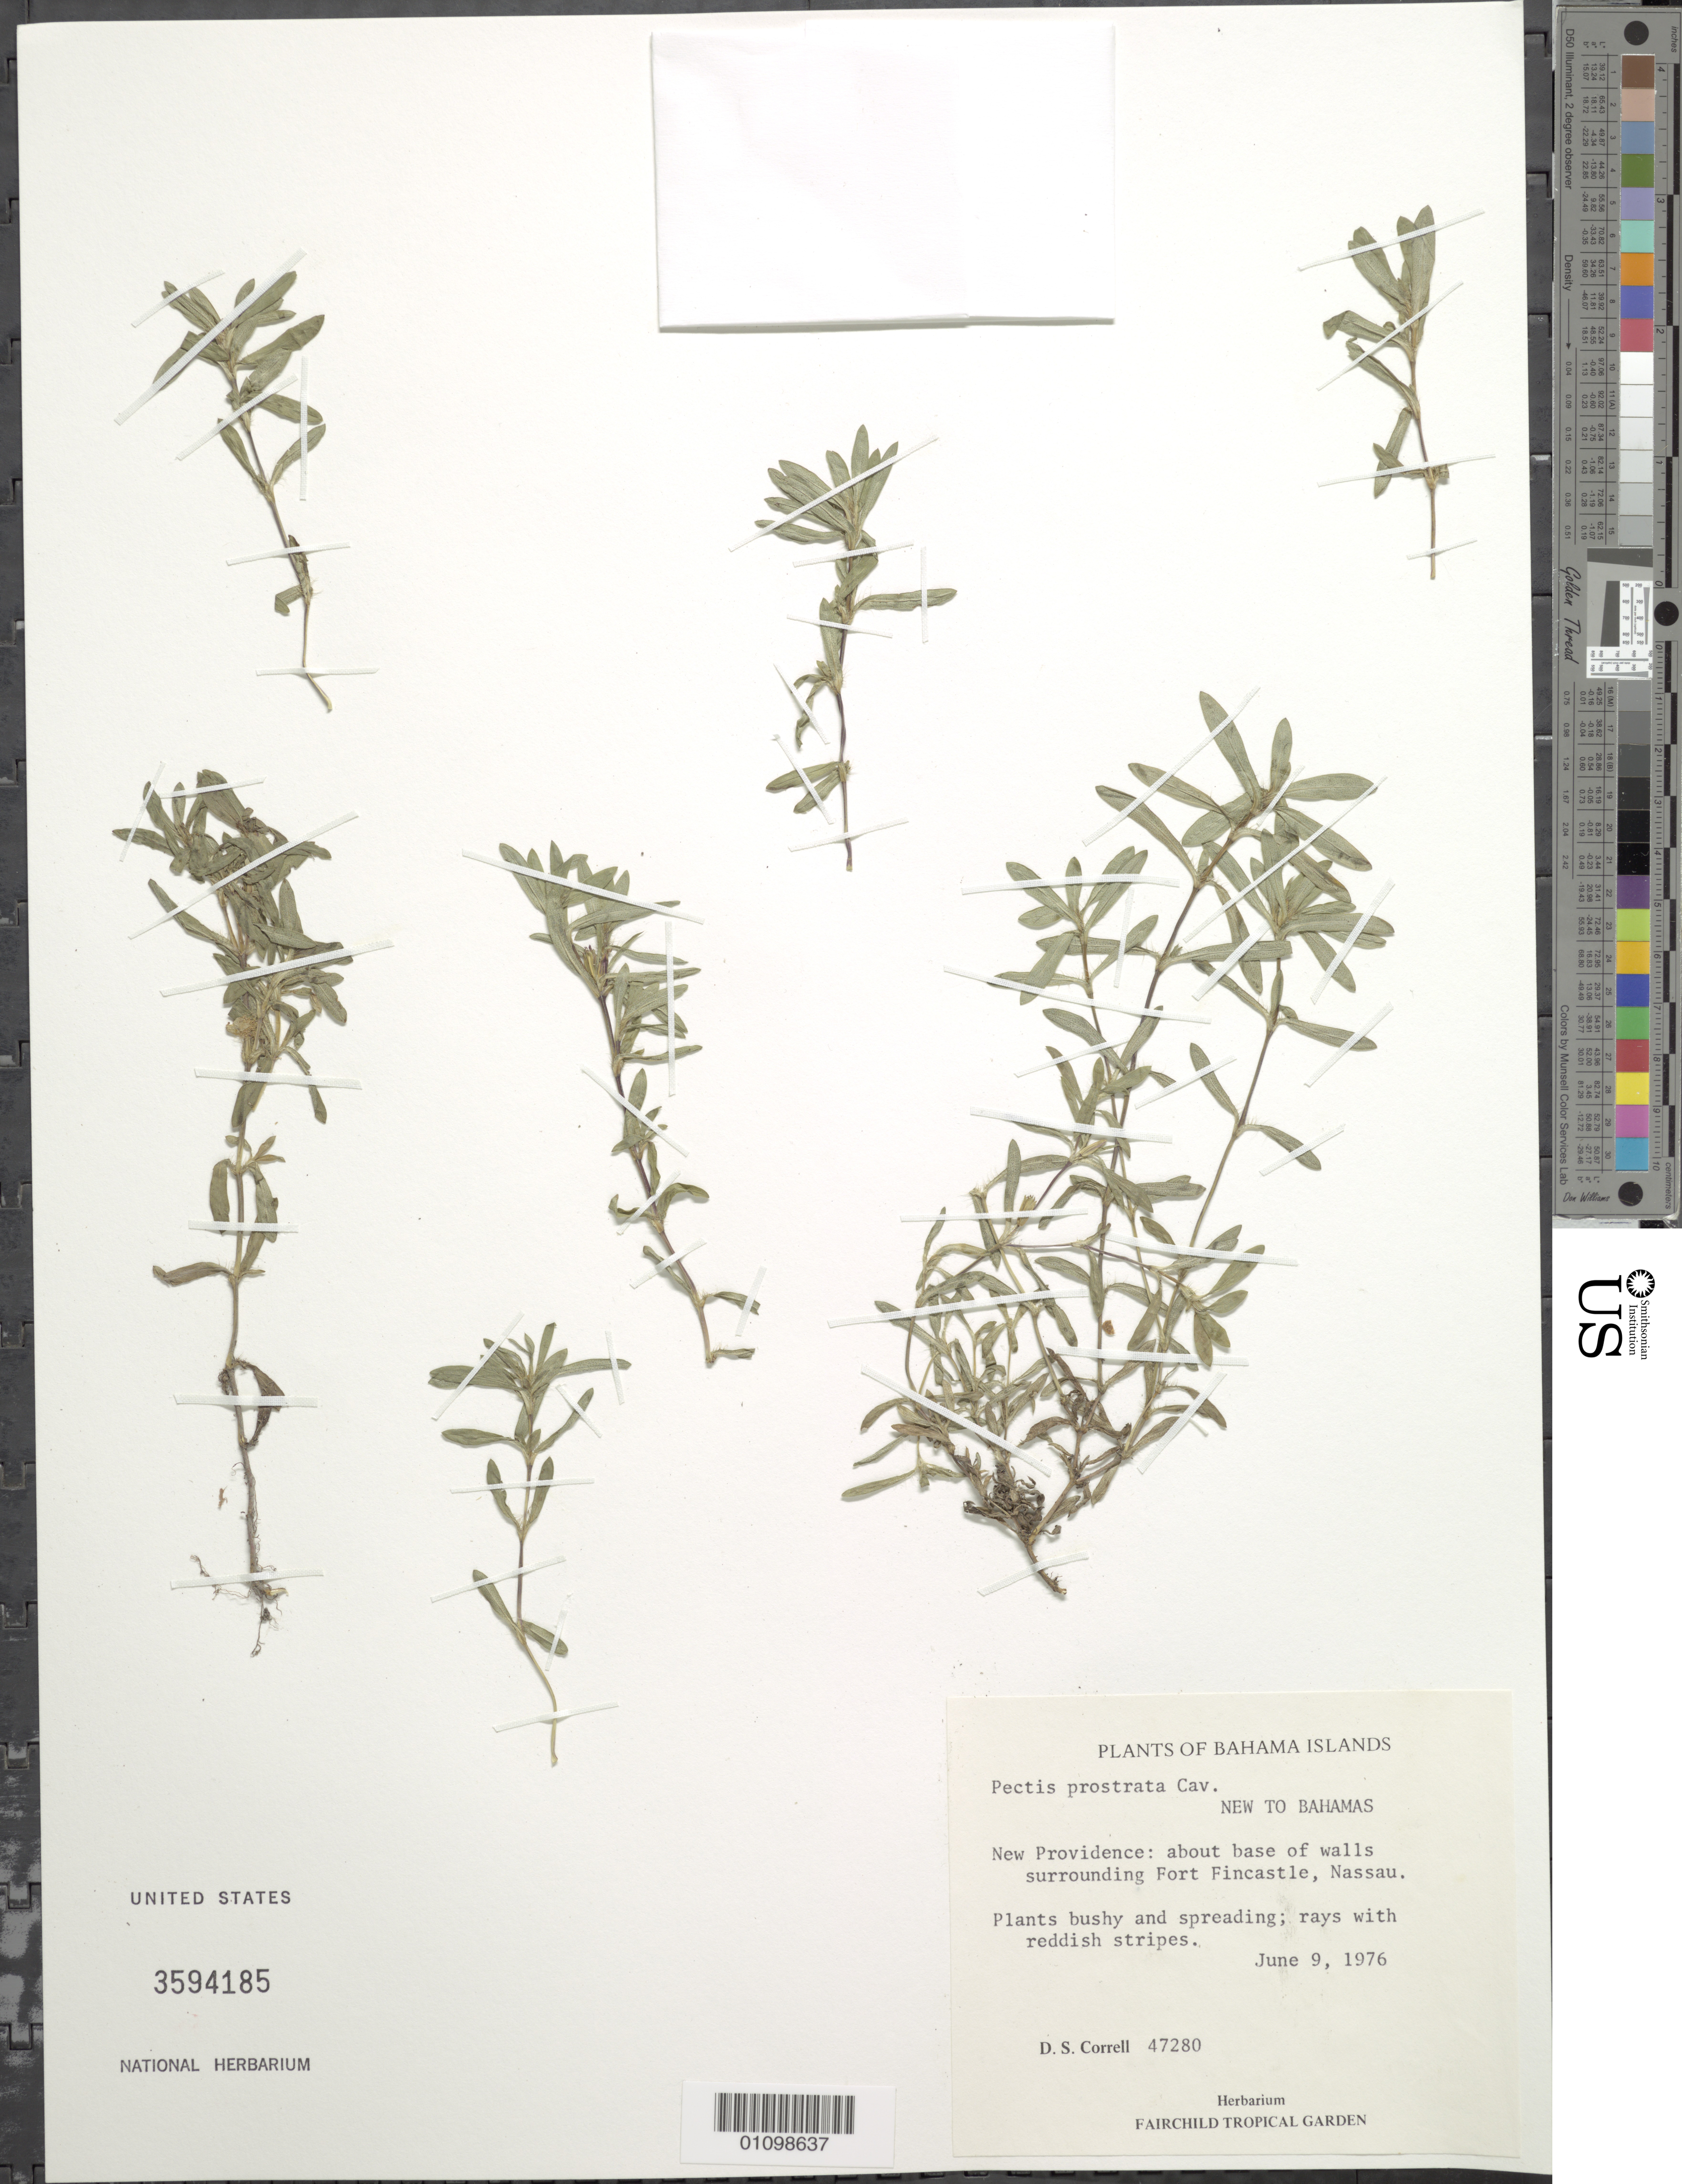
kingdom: Plantae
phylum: Tracheophyta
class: Magnoliopsida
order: Asterales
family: Asteraceae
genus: Pectis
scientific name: Pectis prostrata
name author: Cav.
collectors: D. S. Correll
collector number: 47280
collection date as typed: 09 Jun 1976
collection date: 1976-06-09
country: Bahamas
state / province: New Providence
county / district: Nassau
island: New Providence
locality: About base of walls surrounding Fort Fincastle, Nassau.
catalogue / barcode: US 3594185